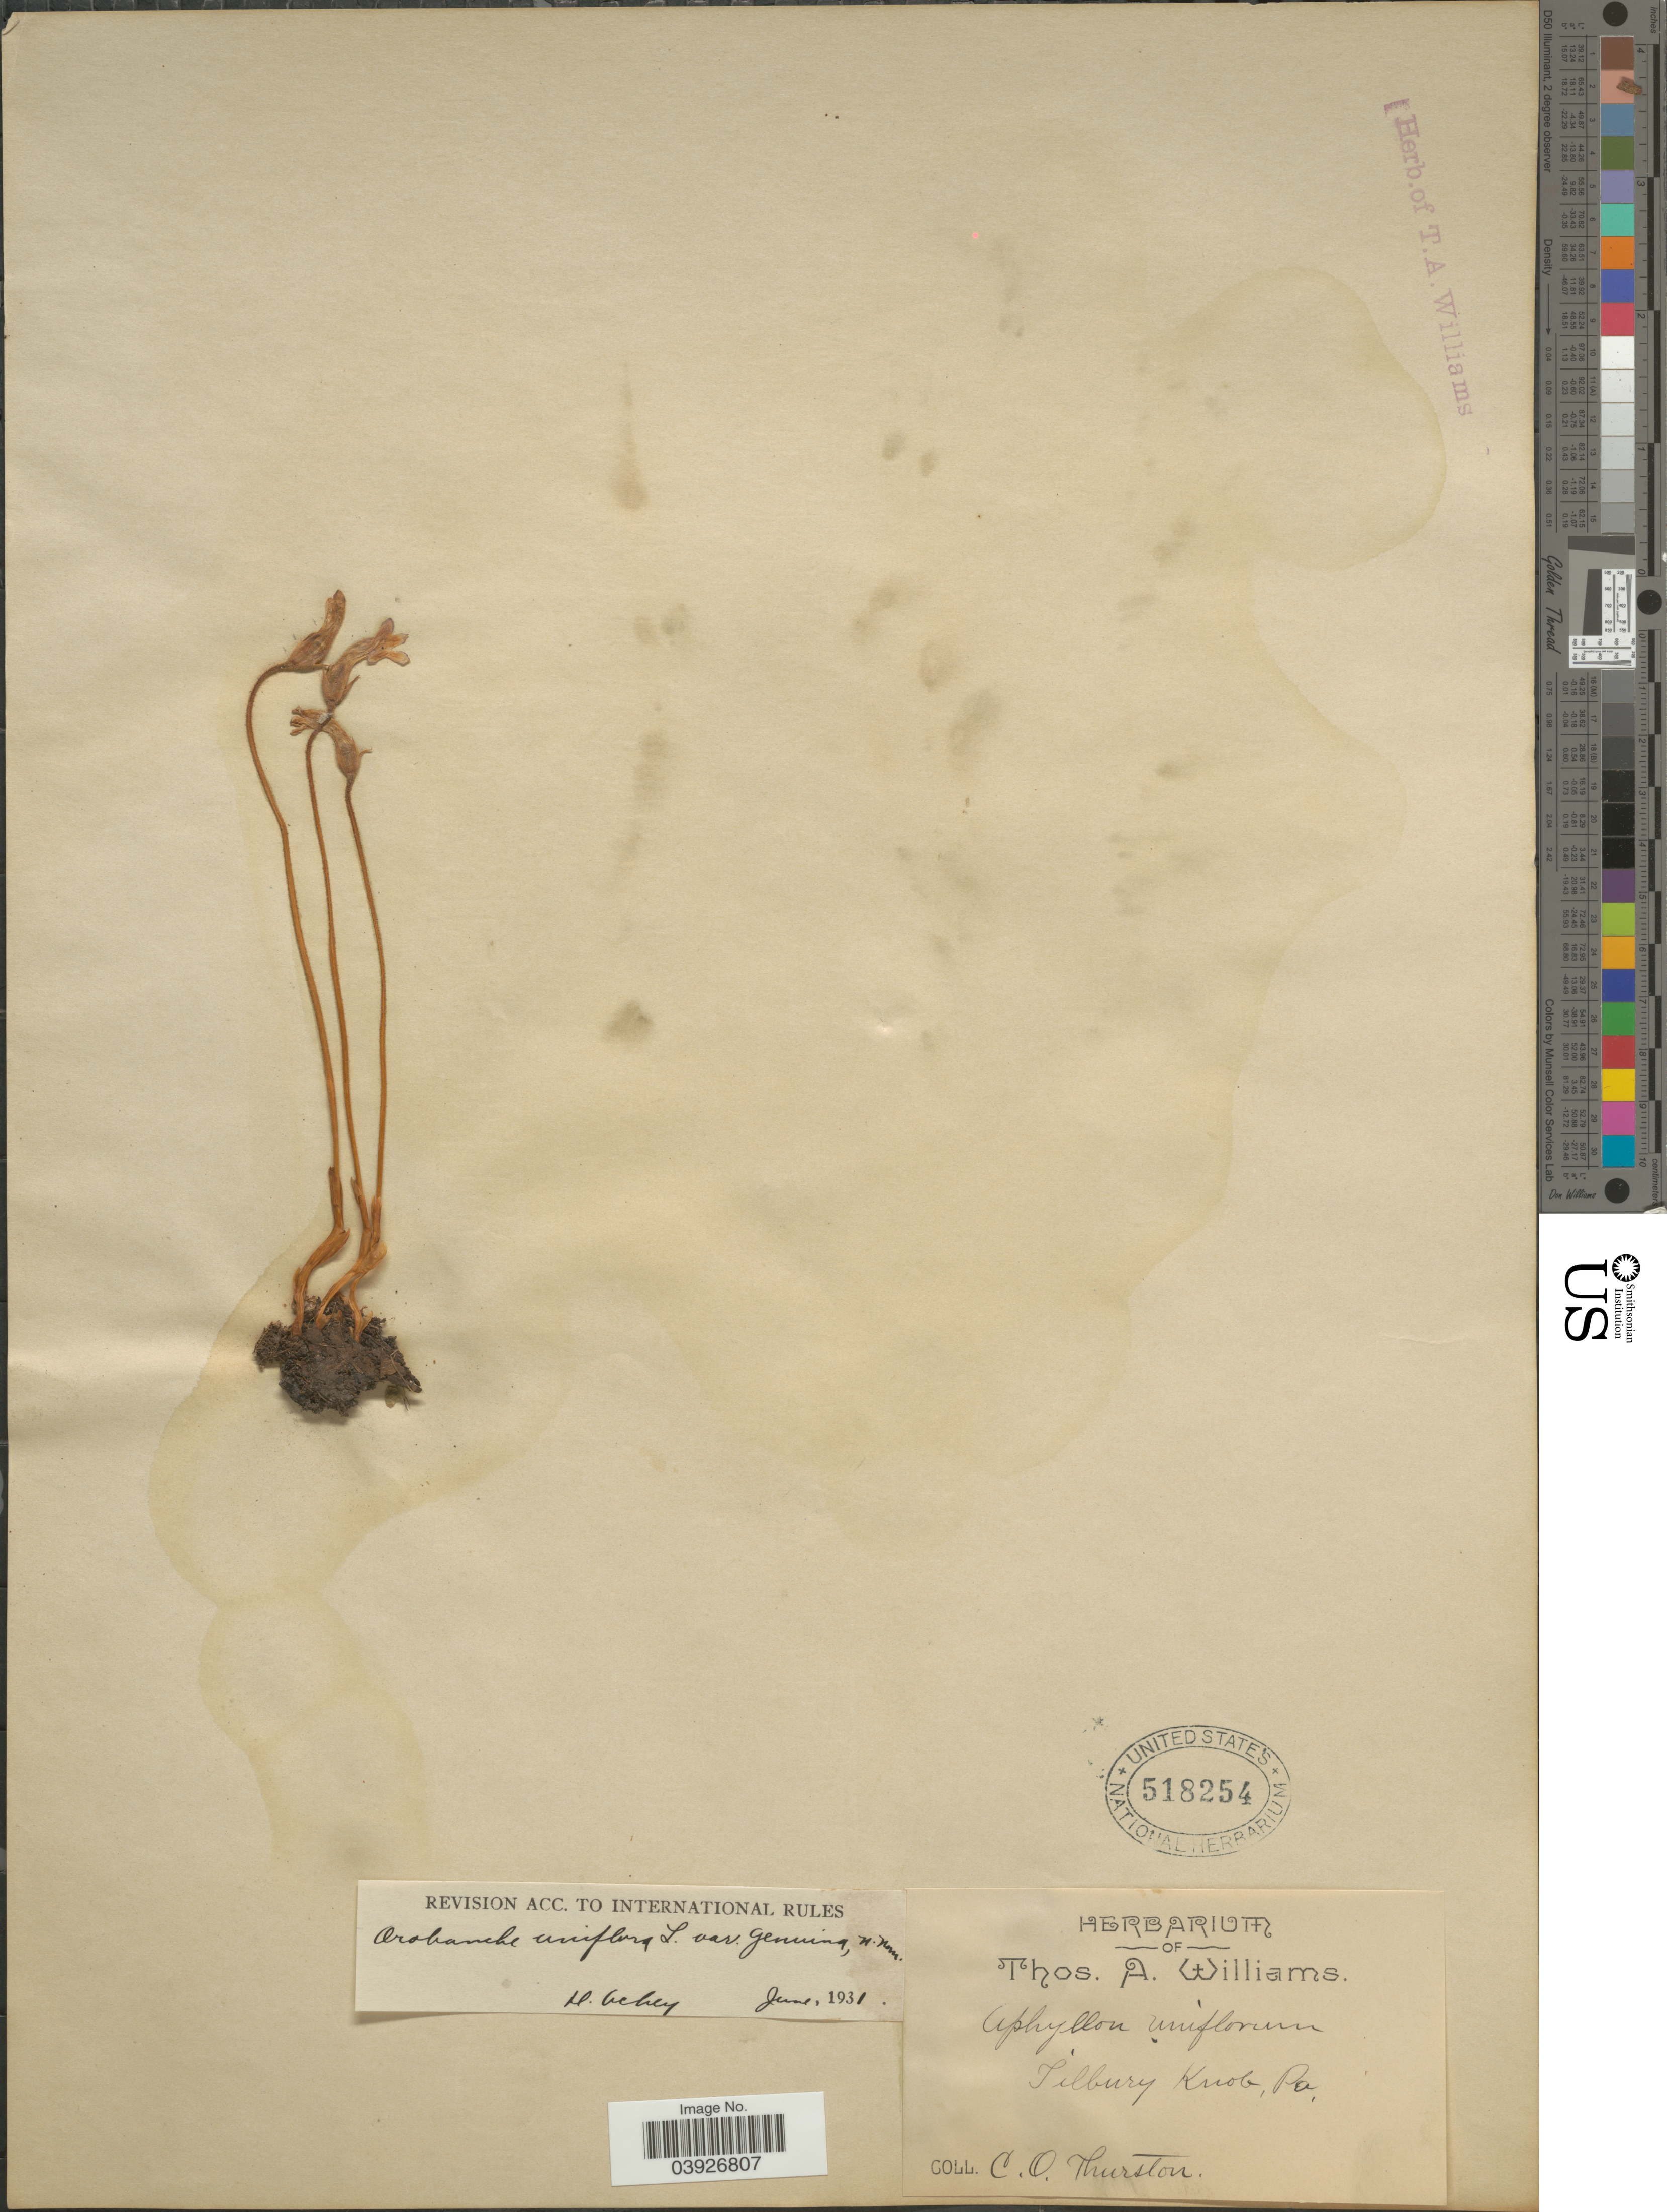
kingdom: Plantae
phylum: Tracheophyta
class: Magnoliopsida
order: Lamiales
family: Orobanchaceae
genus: Aphyllon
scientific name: Aphyllon uniflorum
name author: A. Gray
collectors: C. Thurston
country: United States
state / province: Pennsylvania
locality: Tilbury Knbo.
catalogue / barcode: US 518254